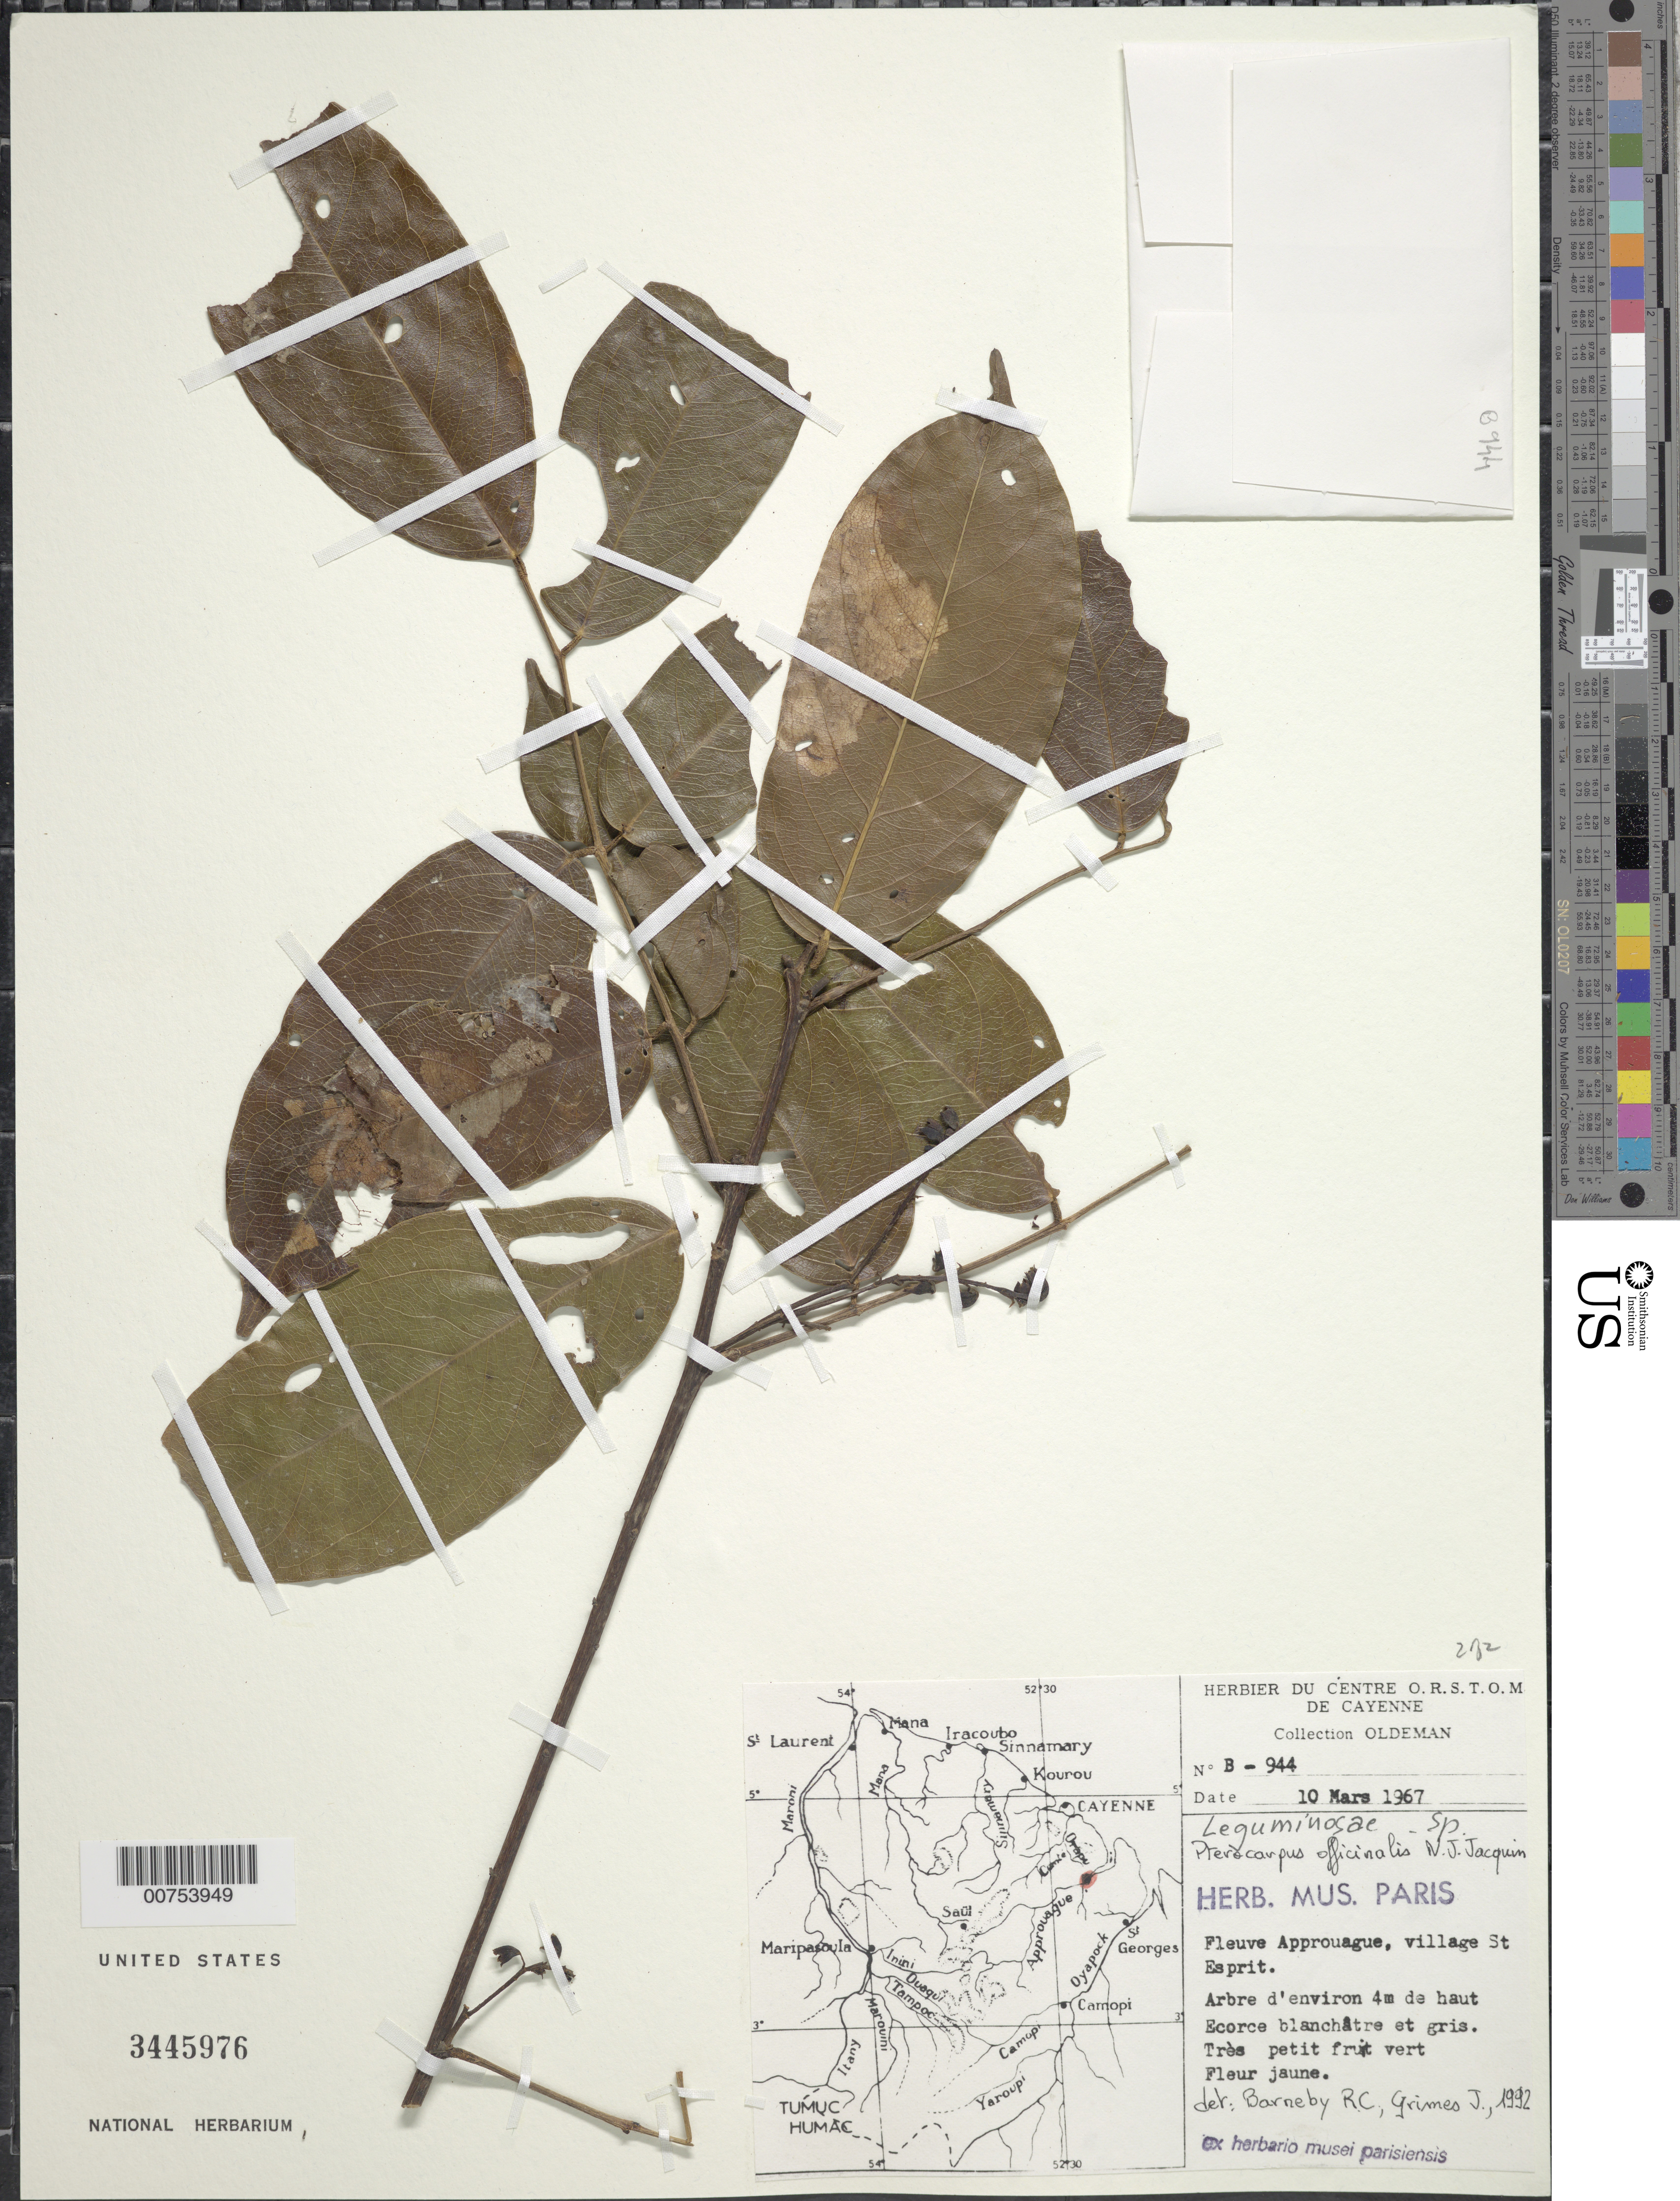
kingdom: Plantae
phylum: Tracheophyta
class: Magnoliopsida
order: Fabales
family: Fabaceae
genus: Pterocarpus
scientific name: Pterocarpus officinalis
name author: Jacq.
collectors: -- Oldeman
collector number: B944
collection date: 1967-03-10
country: French Guiana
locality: Fleuve Approuague, village St. Esprit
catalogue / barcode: US 3445976